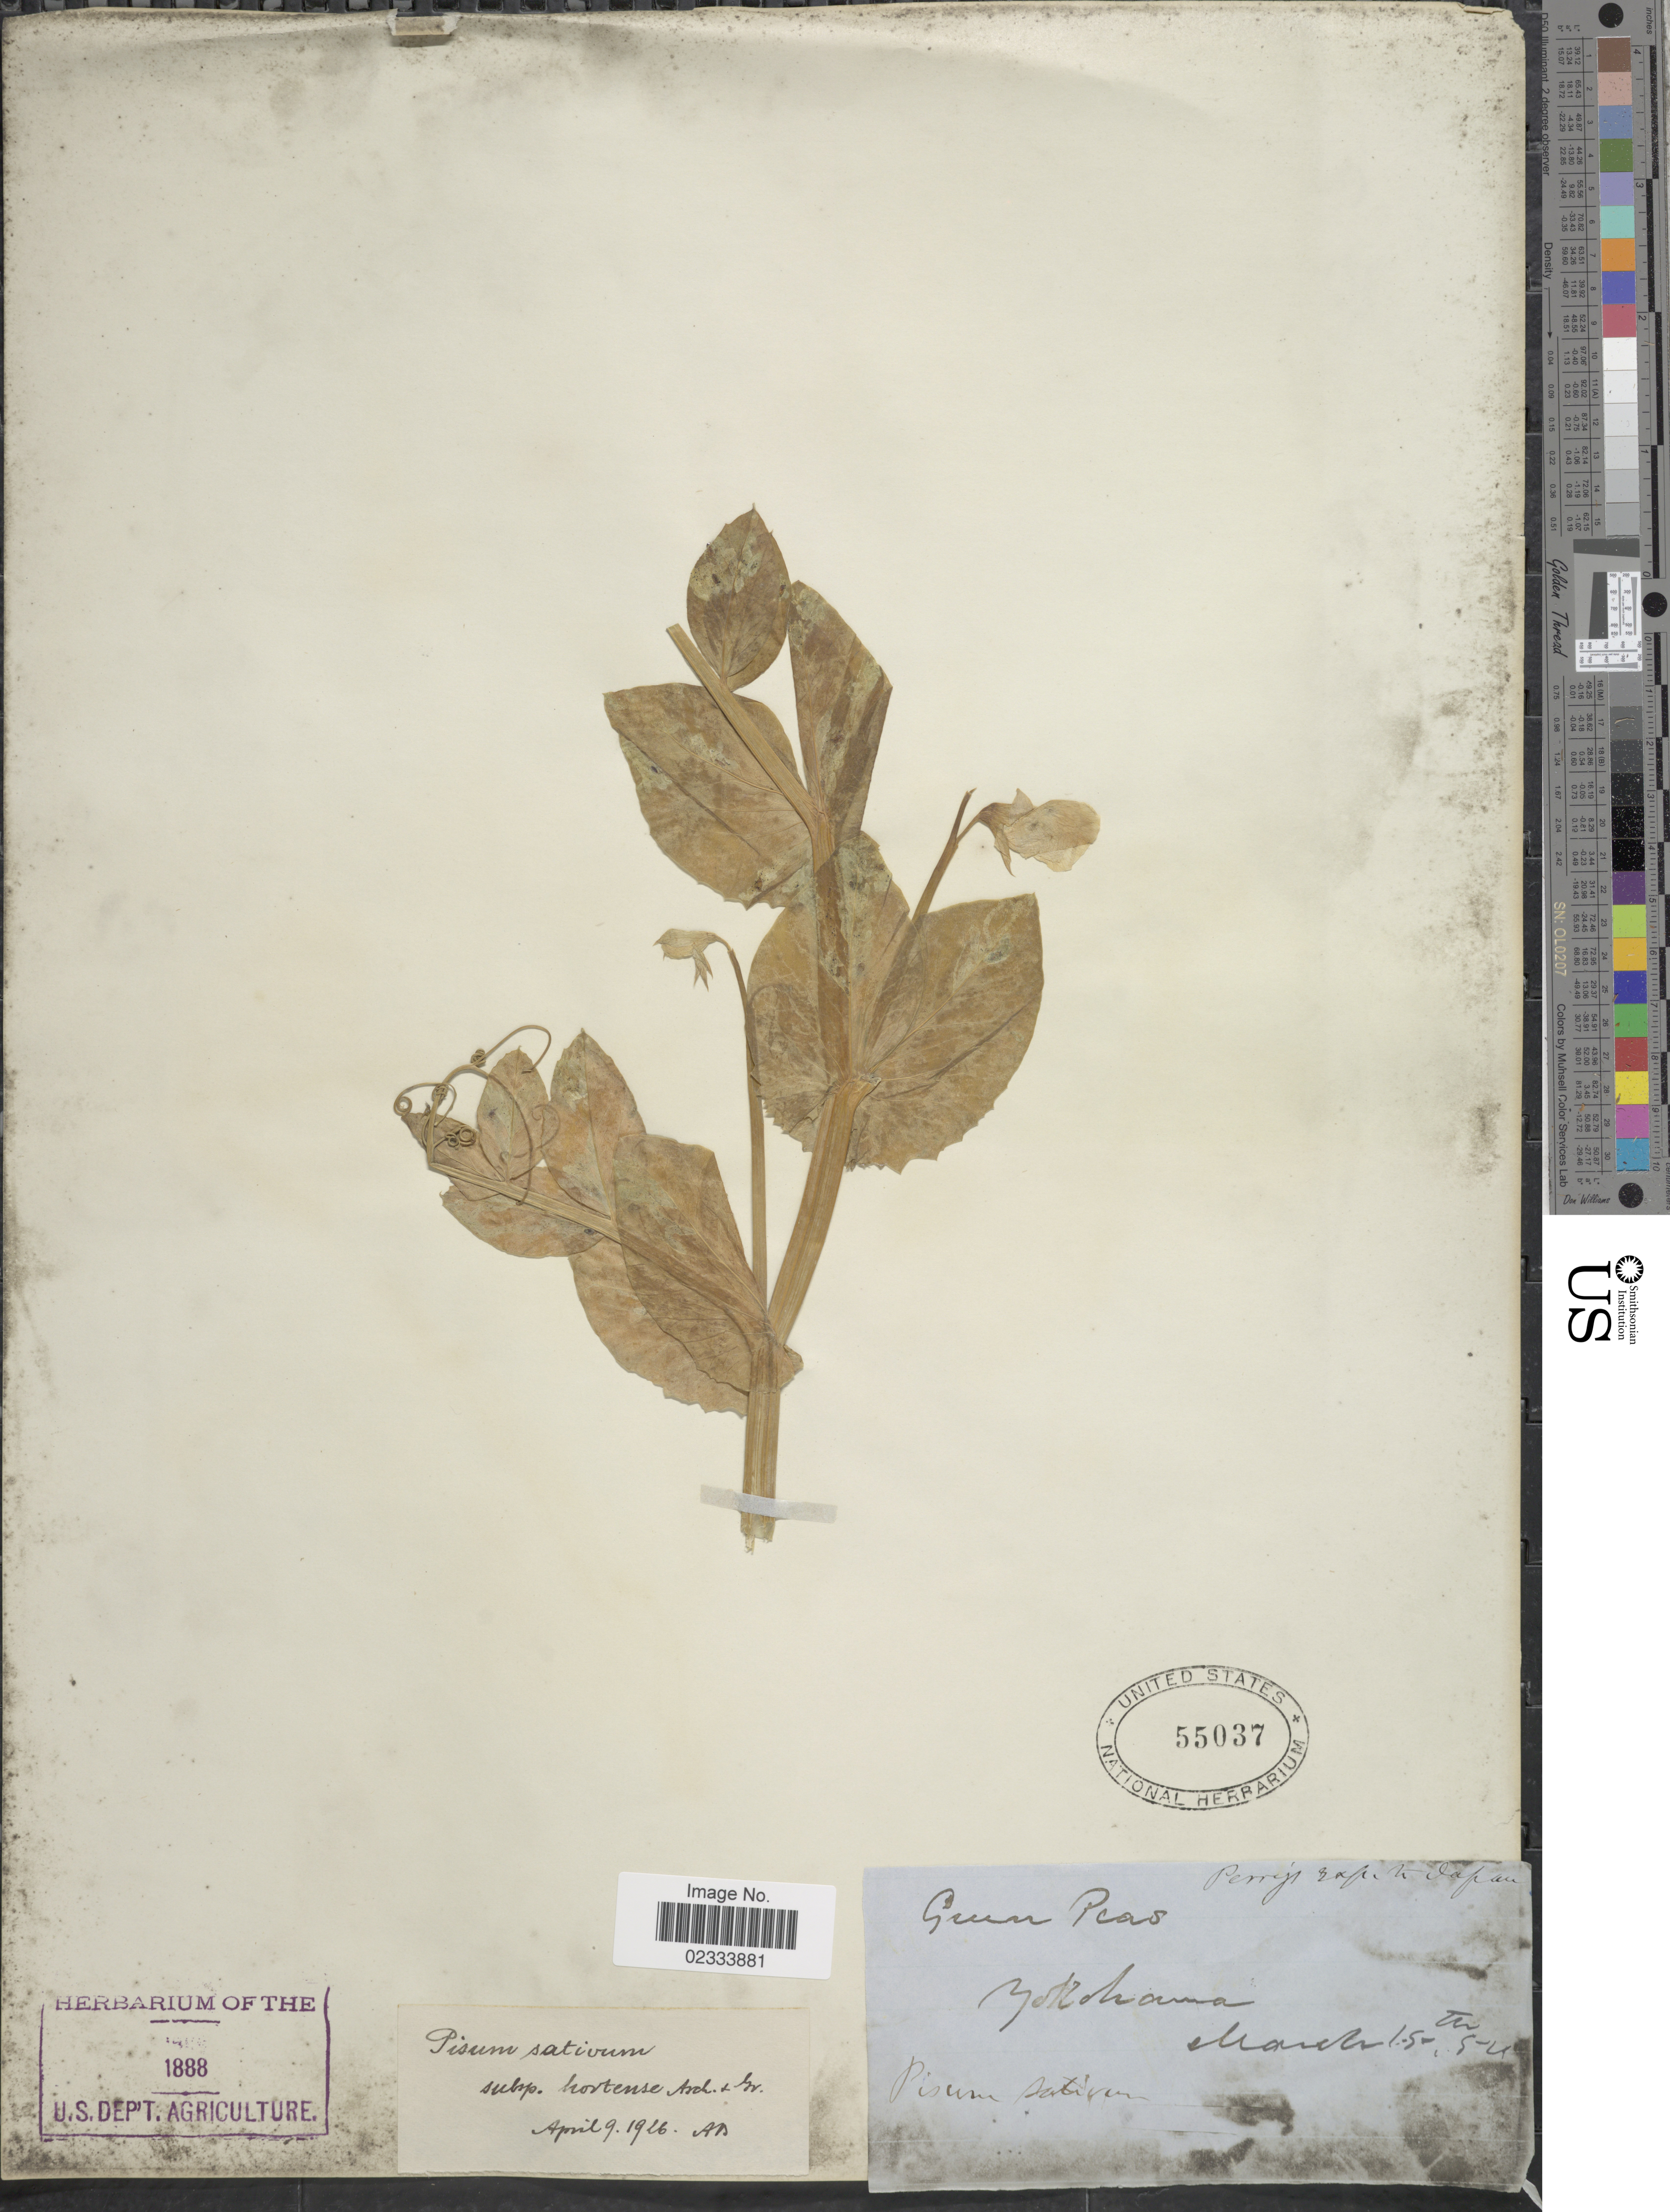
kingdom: Plantae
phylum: Tracheophyta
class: Magnoliopsida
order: Fabales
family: Fabaceae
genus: Pisum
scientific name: Pisum sativum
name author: L.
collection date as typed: Transcribed d/m/y: 15/3/84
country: Japan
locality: Yokohama, Pisum Station [unsure placement]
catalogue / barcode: US 55037